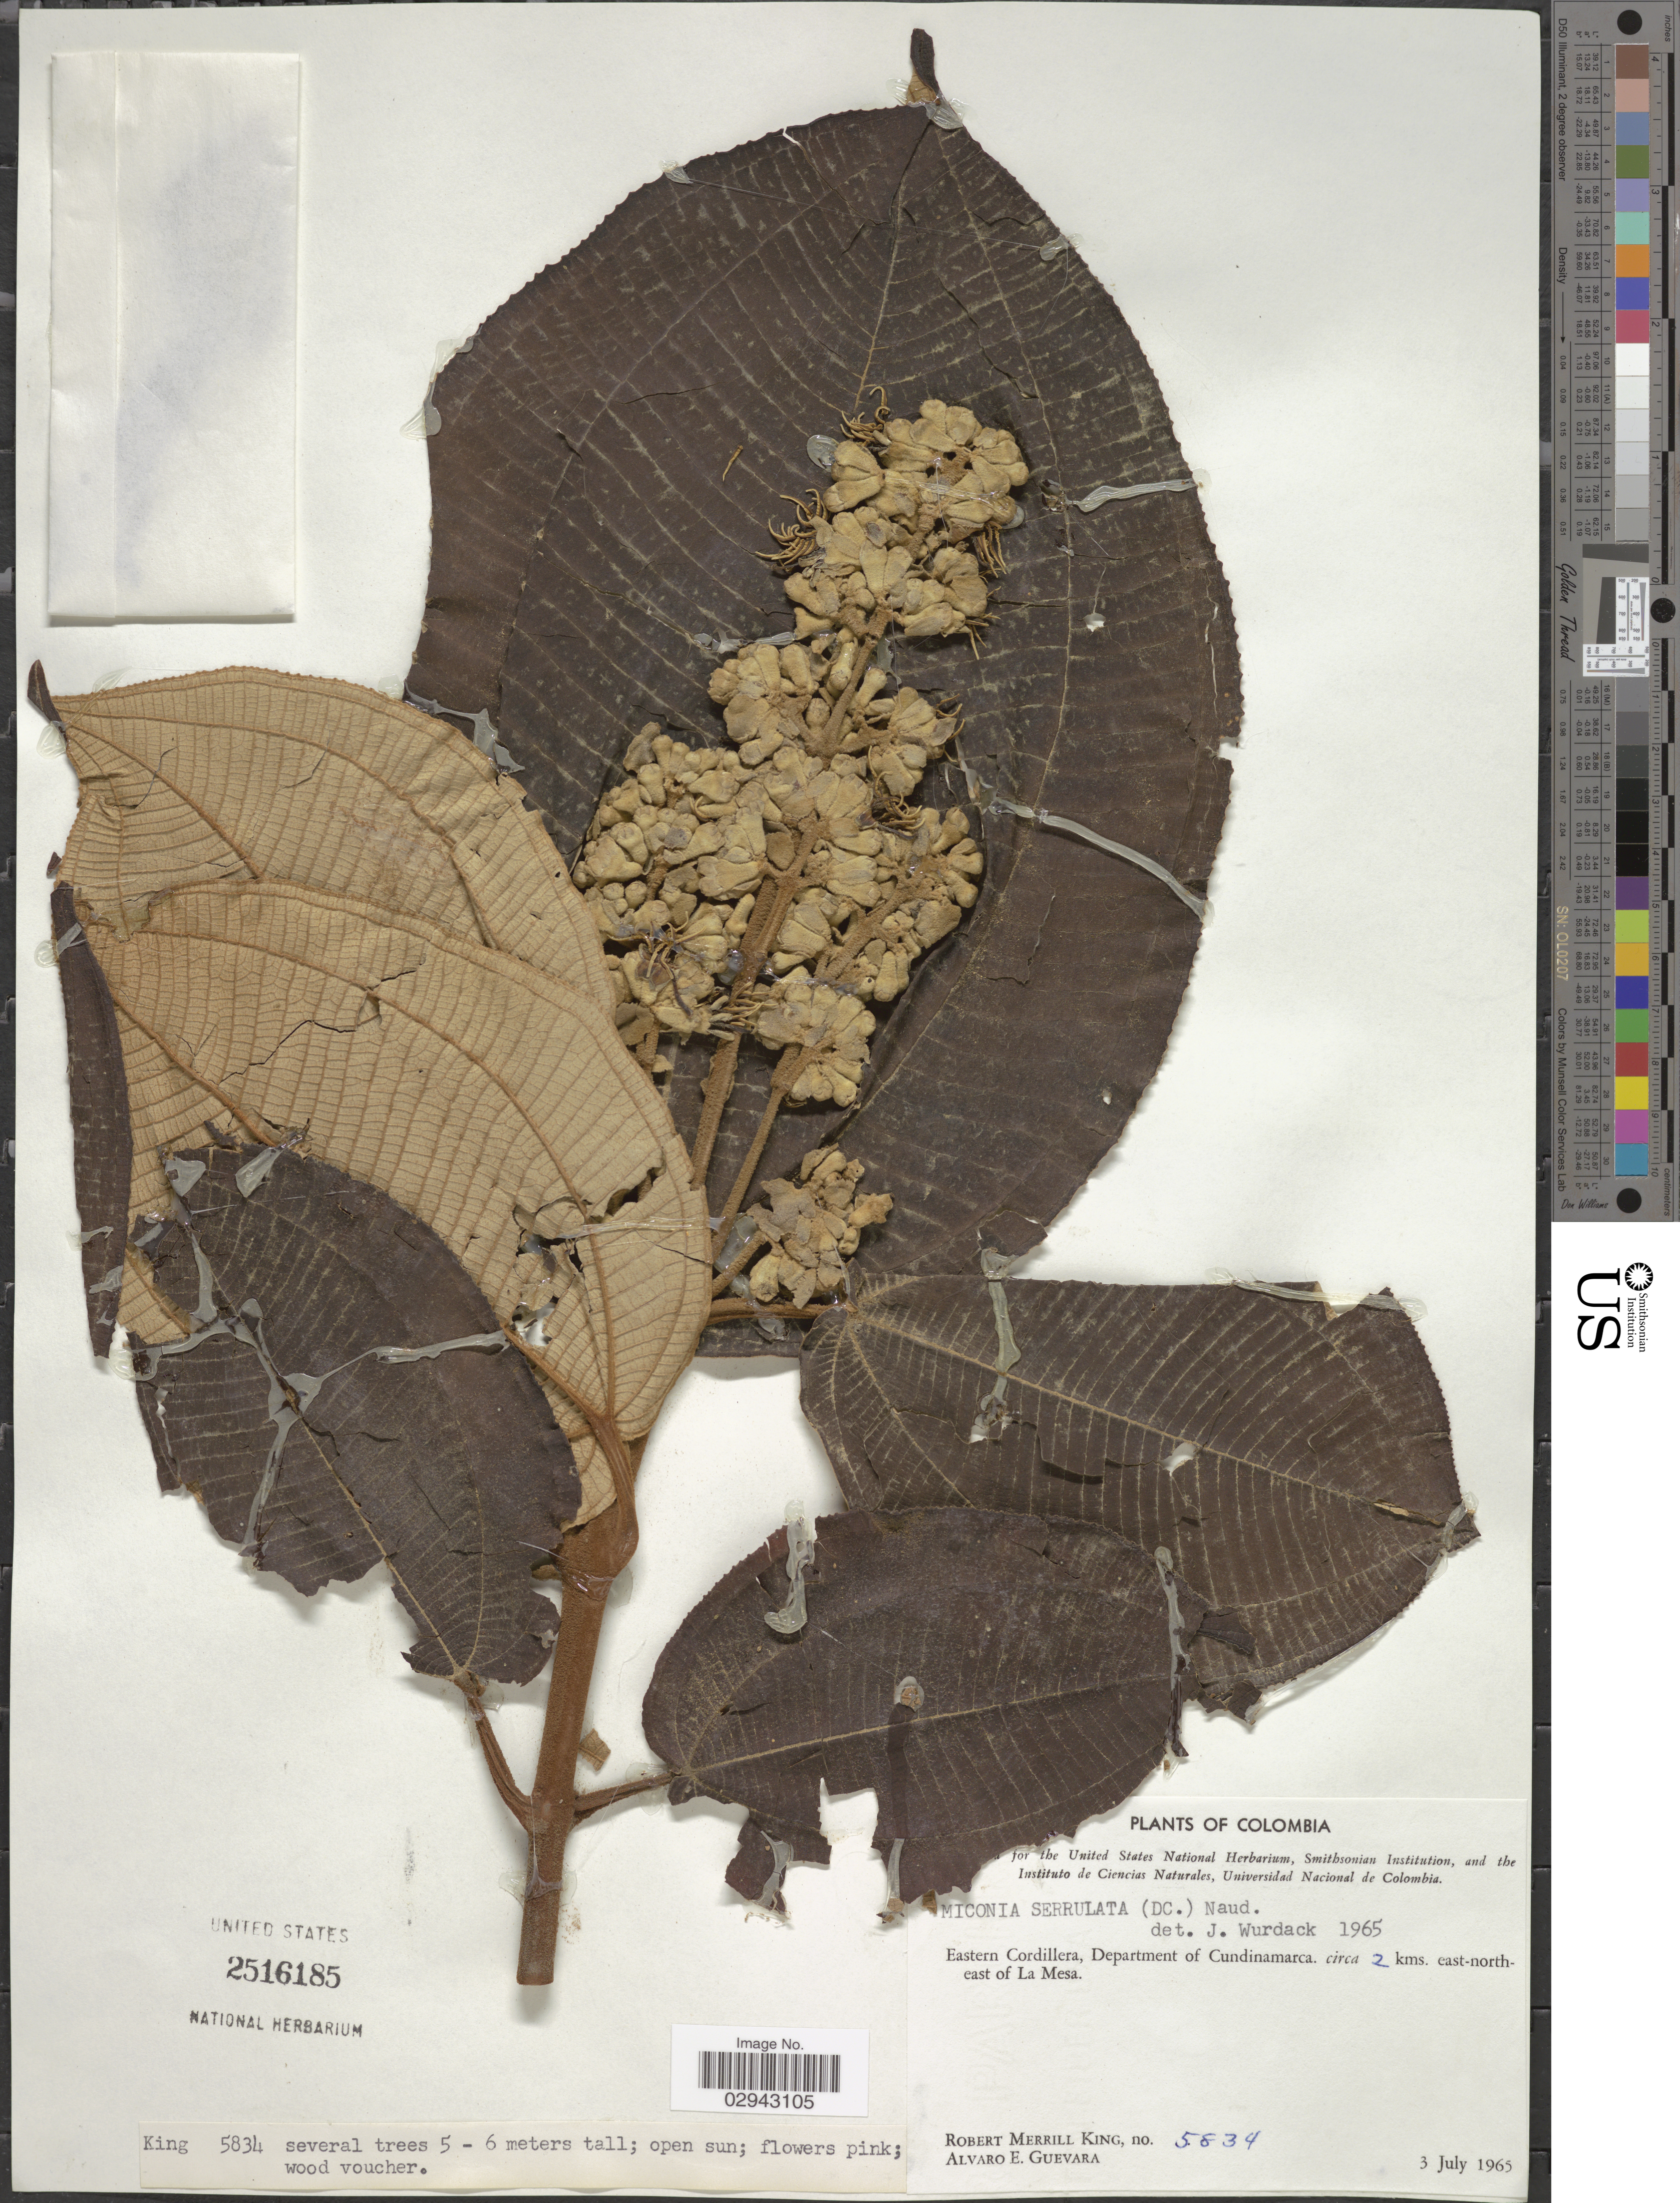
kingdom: Plantae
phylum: Tracheophyta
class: Magnoliopsida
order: Myrtales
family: Melastomataceae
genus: Miconia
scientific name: Miconia serrulata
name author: (DC.) Naudin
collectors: R. M. King & A. E. Guevara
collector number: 5834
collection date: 1965-07-03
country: Colombia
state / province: Cundinamarca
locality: Eastern Cordillera, Department of Cundinamarca, circa 2 kms. east-northeast of La Mesa.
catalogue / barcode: US 2516185